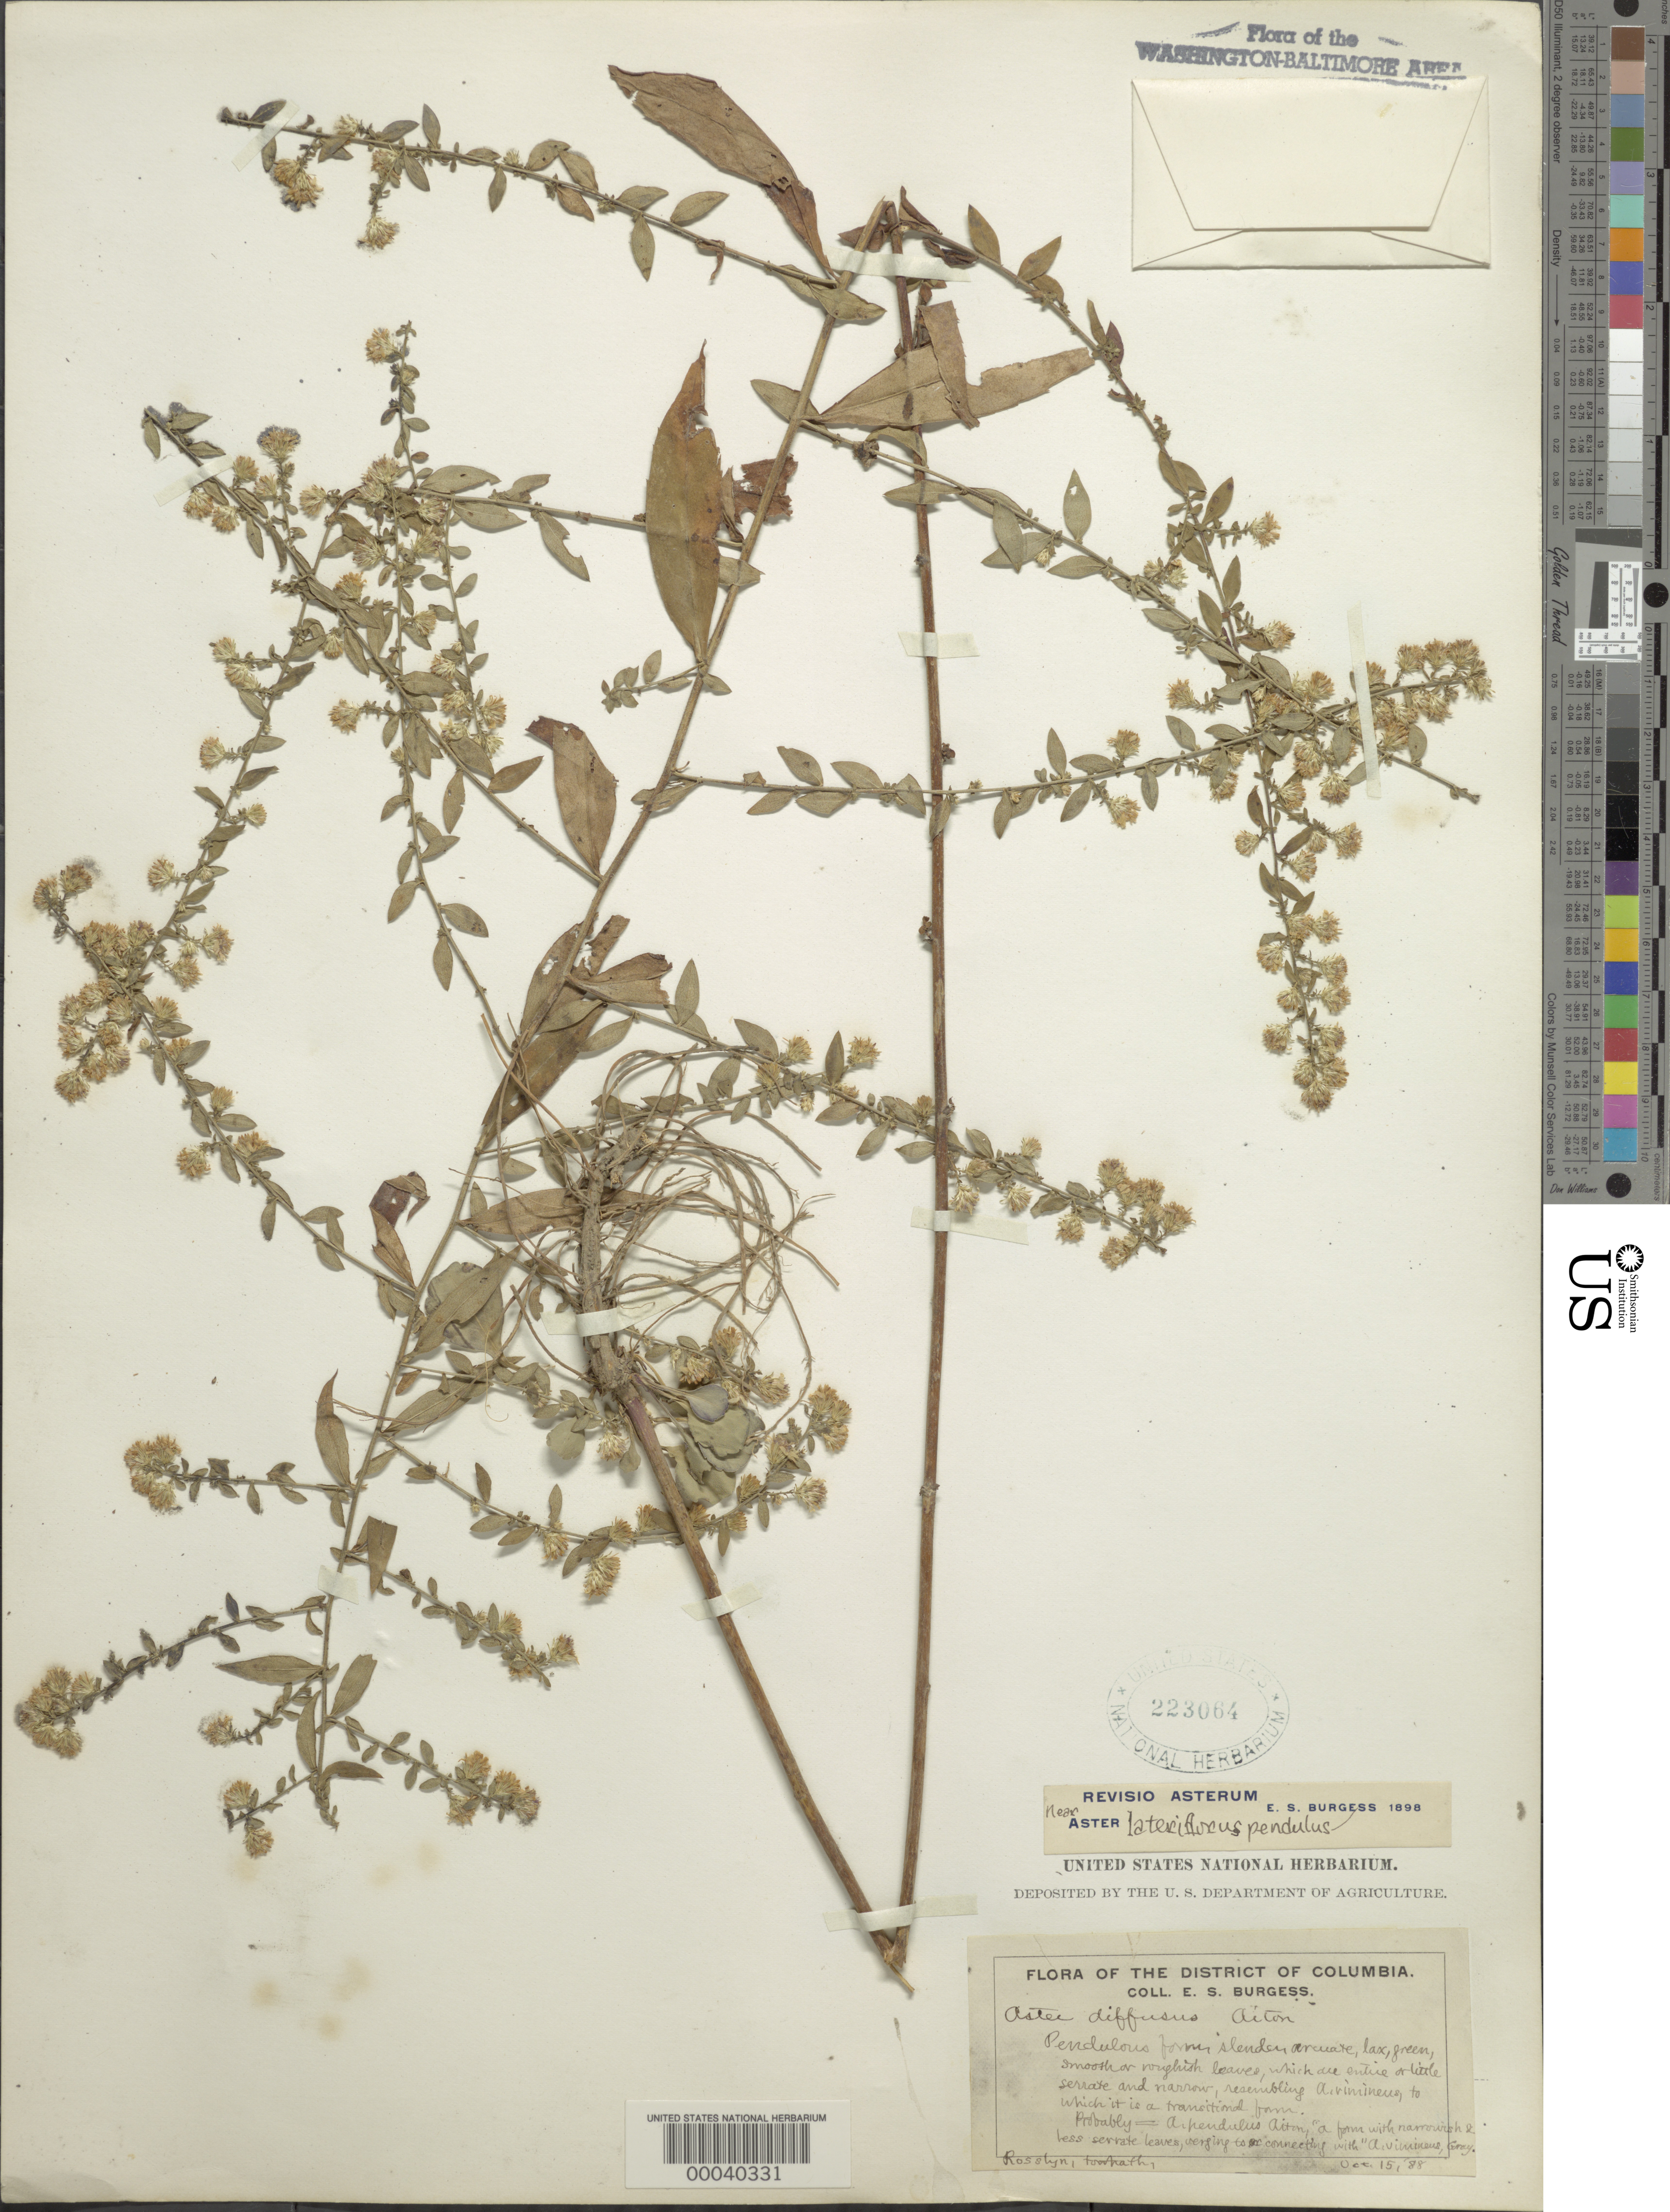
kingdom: Plantae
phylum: Tracheophyta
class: Magnoliopsida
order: Asterales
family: Asteraceae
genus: Symphyotrichum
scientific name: Symphyotrichum lateriflorum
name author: (L.) Á. Löve & D. Löve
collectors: E. Burgess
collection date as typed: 15 Oct 1888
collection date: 1888-10-15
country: United States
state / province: Virginia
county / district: Arlington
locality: Rosslyn Towpath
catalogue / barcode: US 223064